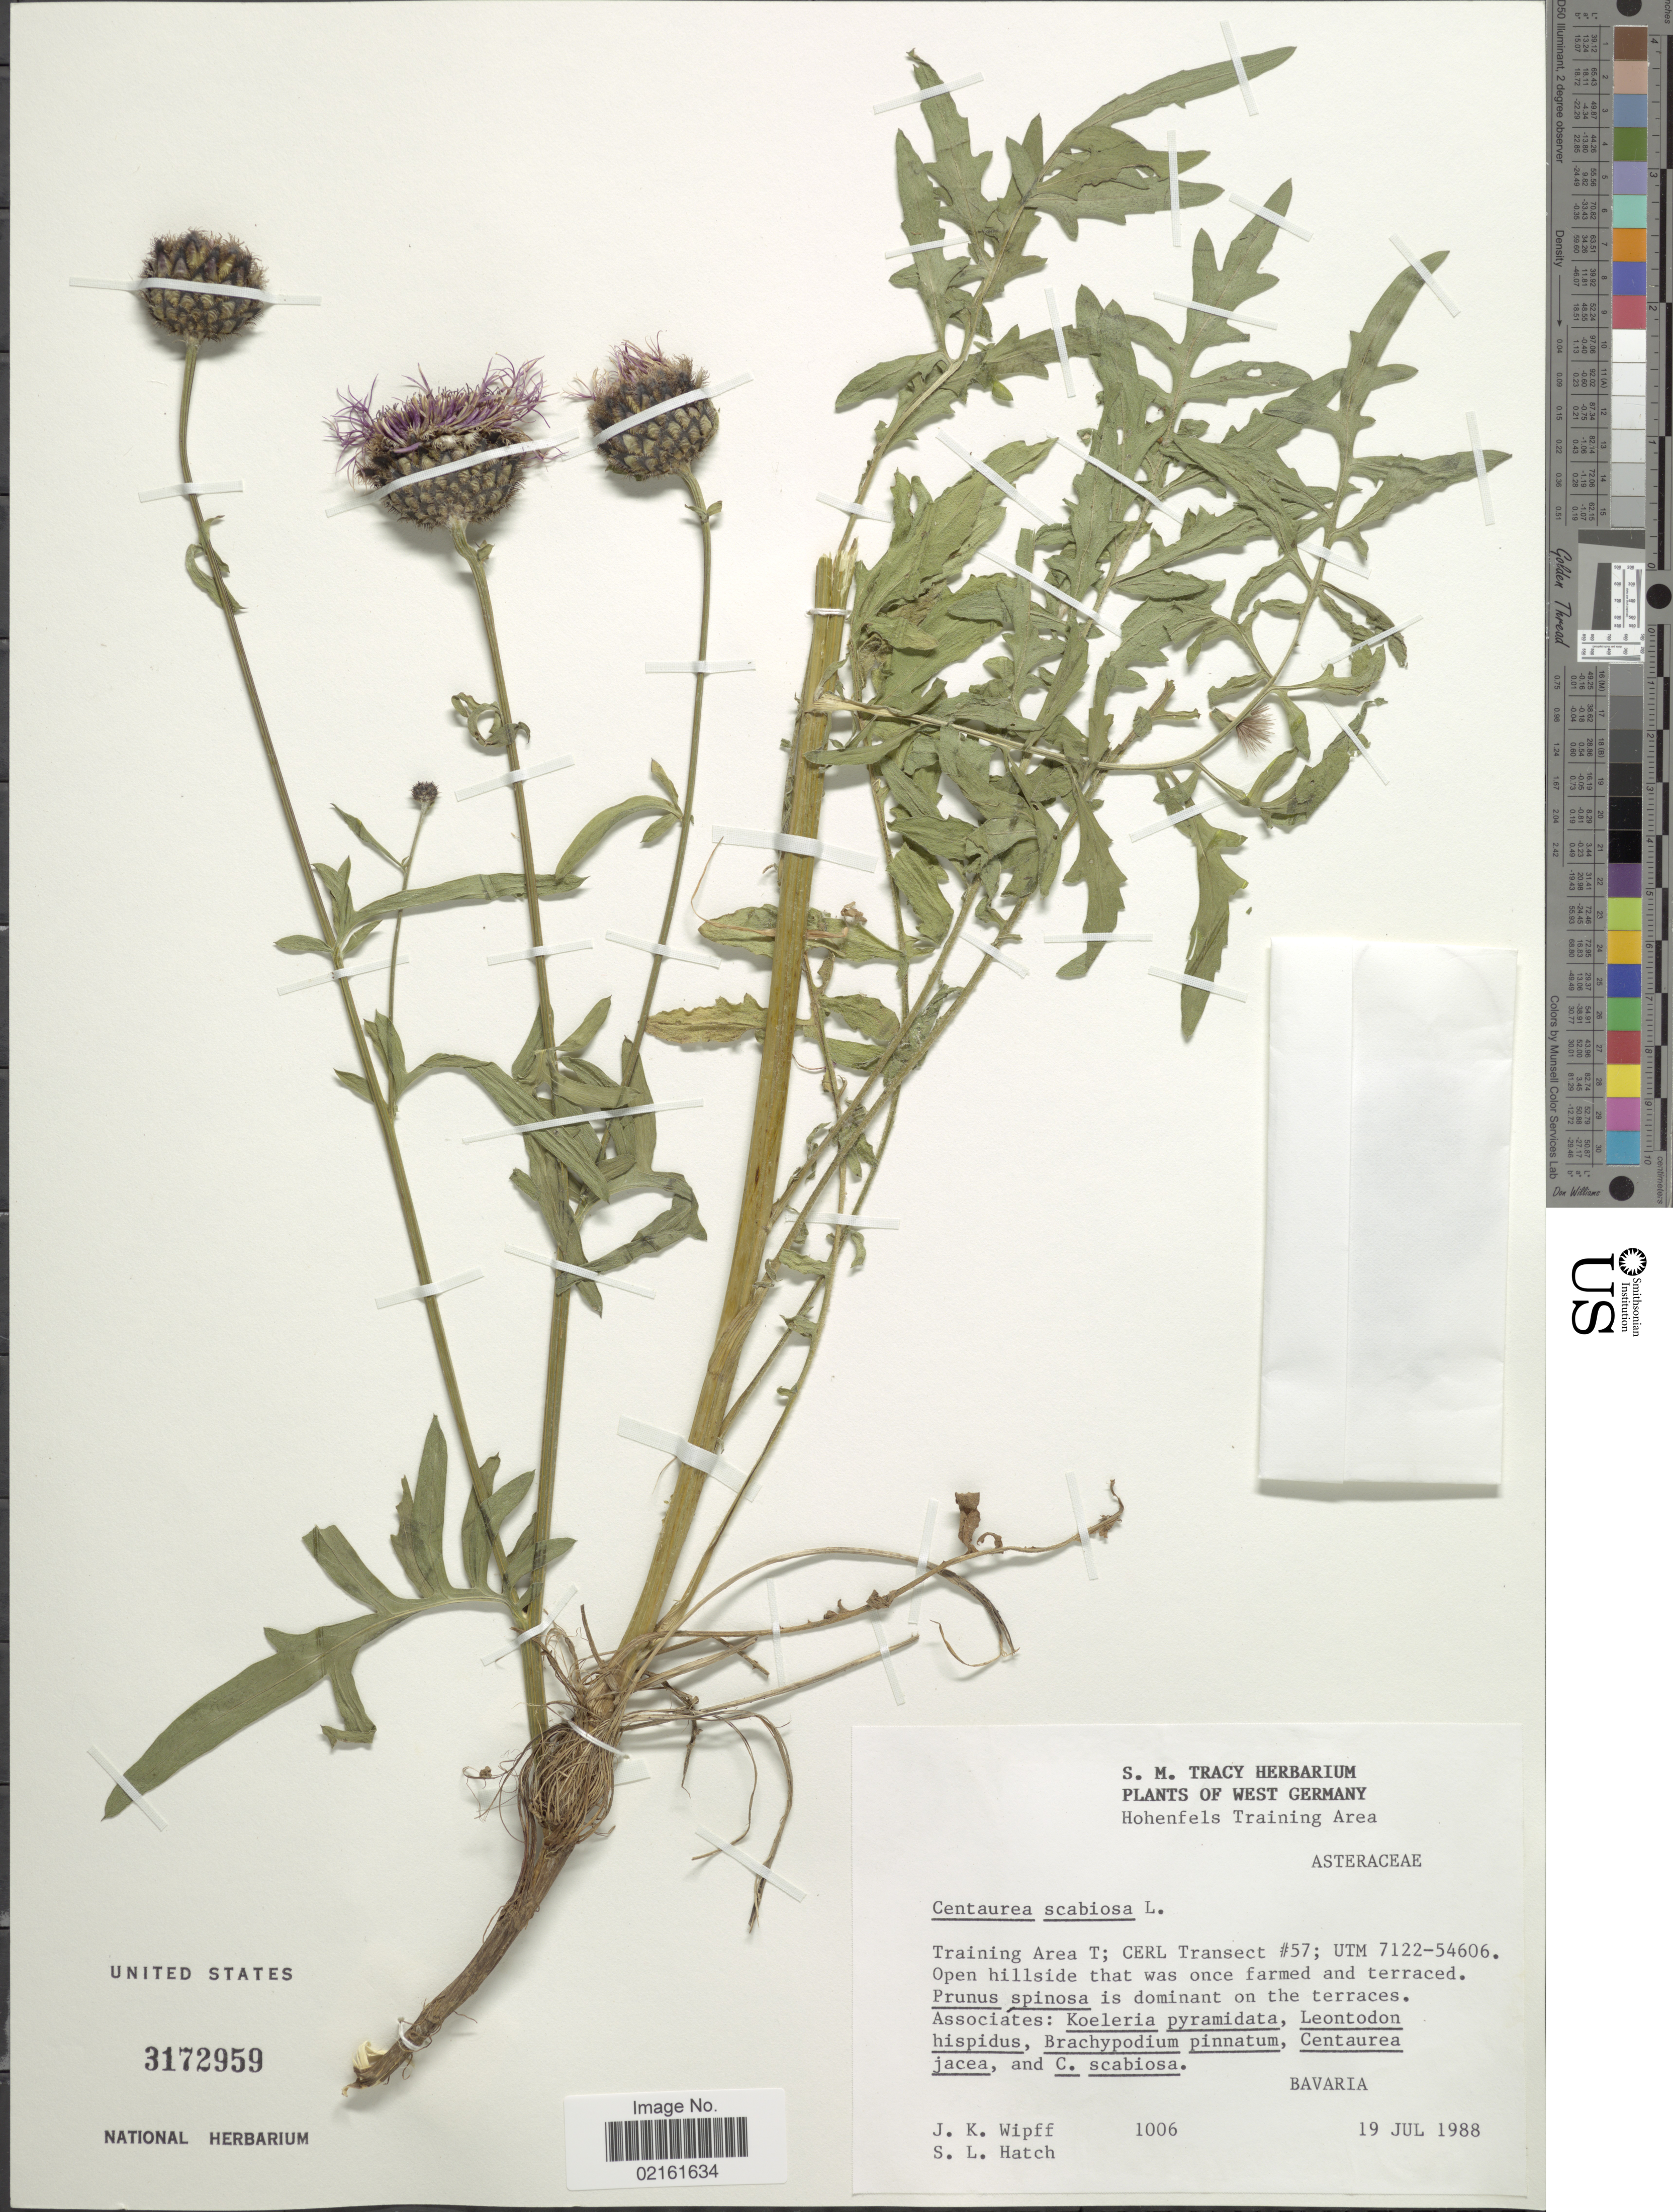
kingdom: Plantae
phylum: Tracheophyta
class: Magnoliopsida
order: Asterales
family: Asteraceae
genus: Centaurea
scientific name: Centaurea scabiosa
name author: L.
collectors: J. K. Wipff & S. Hatch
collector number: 1006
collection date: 1988-07-19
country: Germany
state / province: Bayern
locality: West Germany. Hohenfels Training Area. Training Area T; CERL Transect #57; UTM 7122-54606. Bavaria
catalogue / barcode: US 3172959